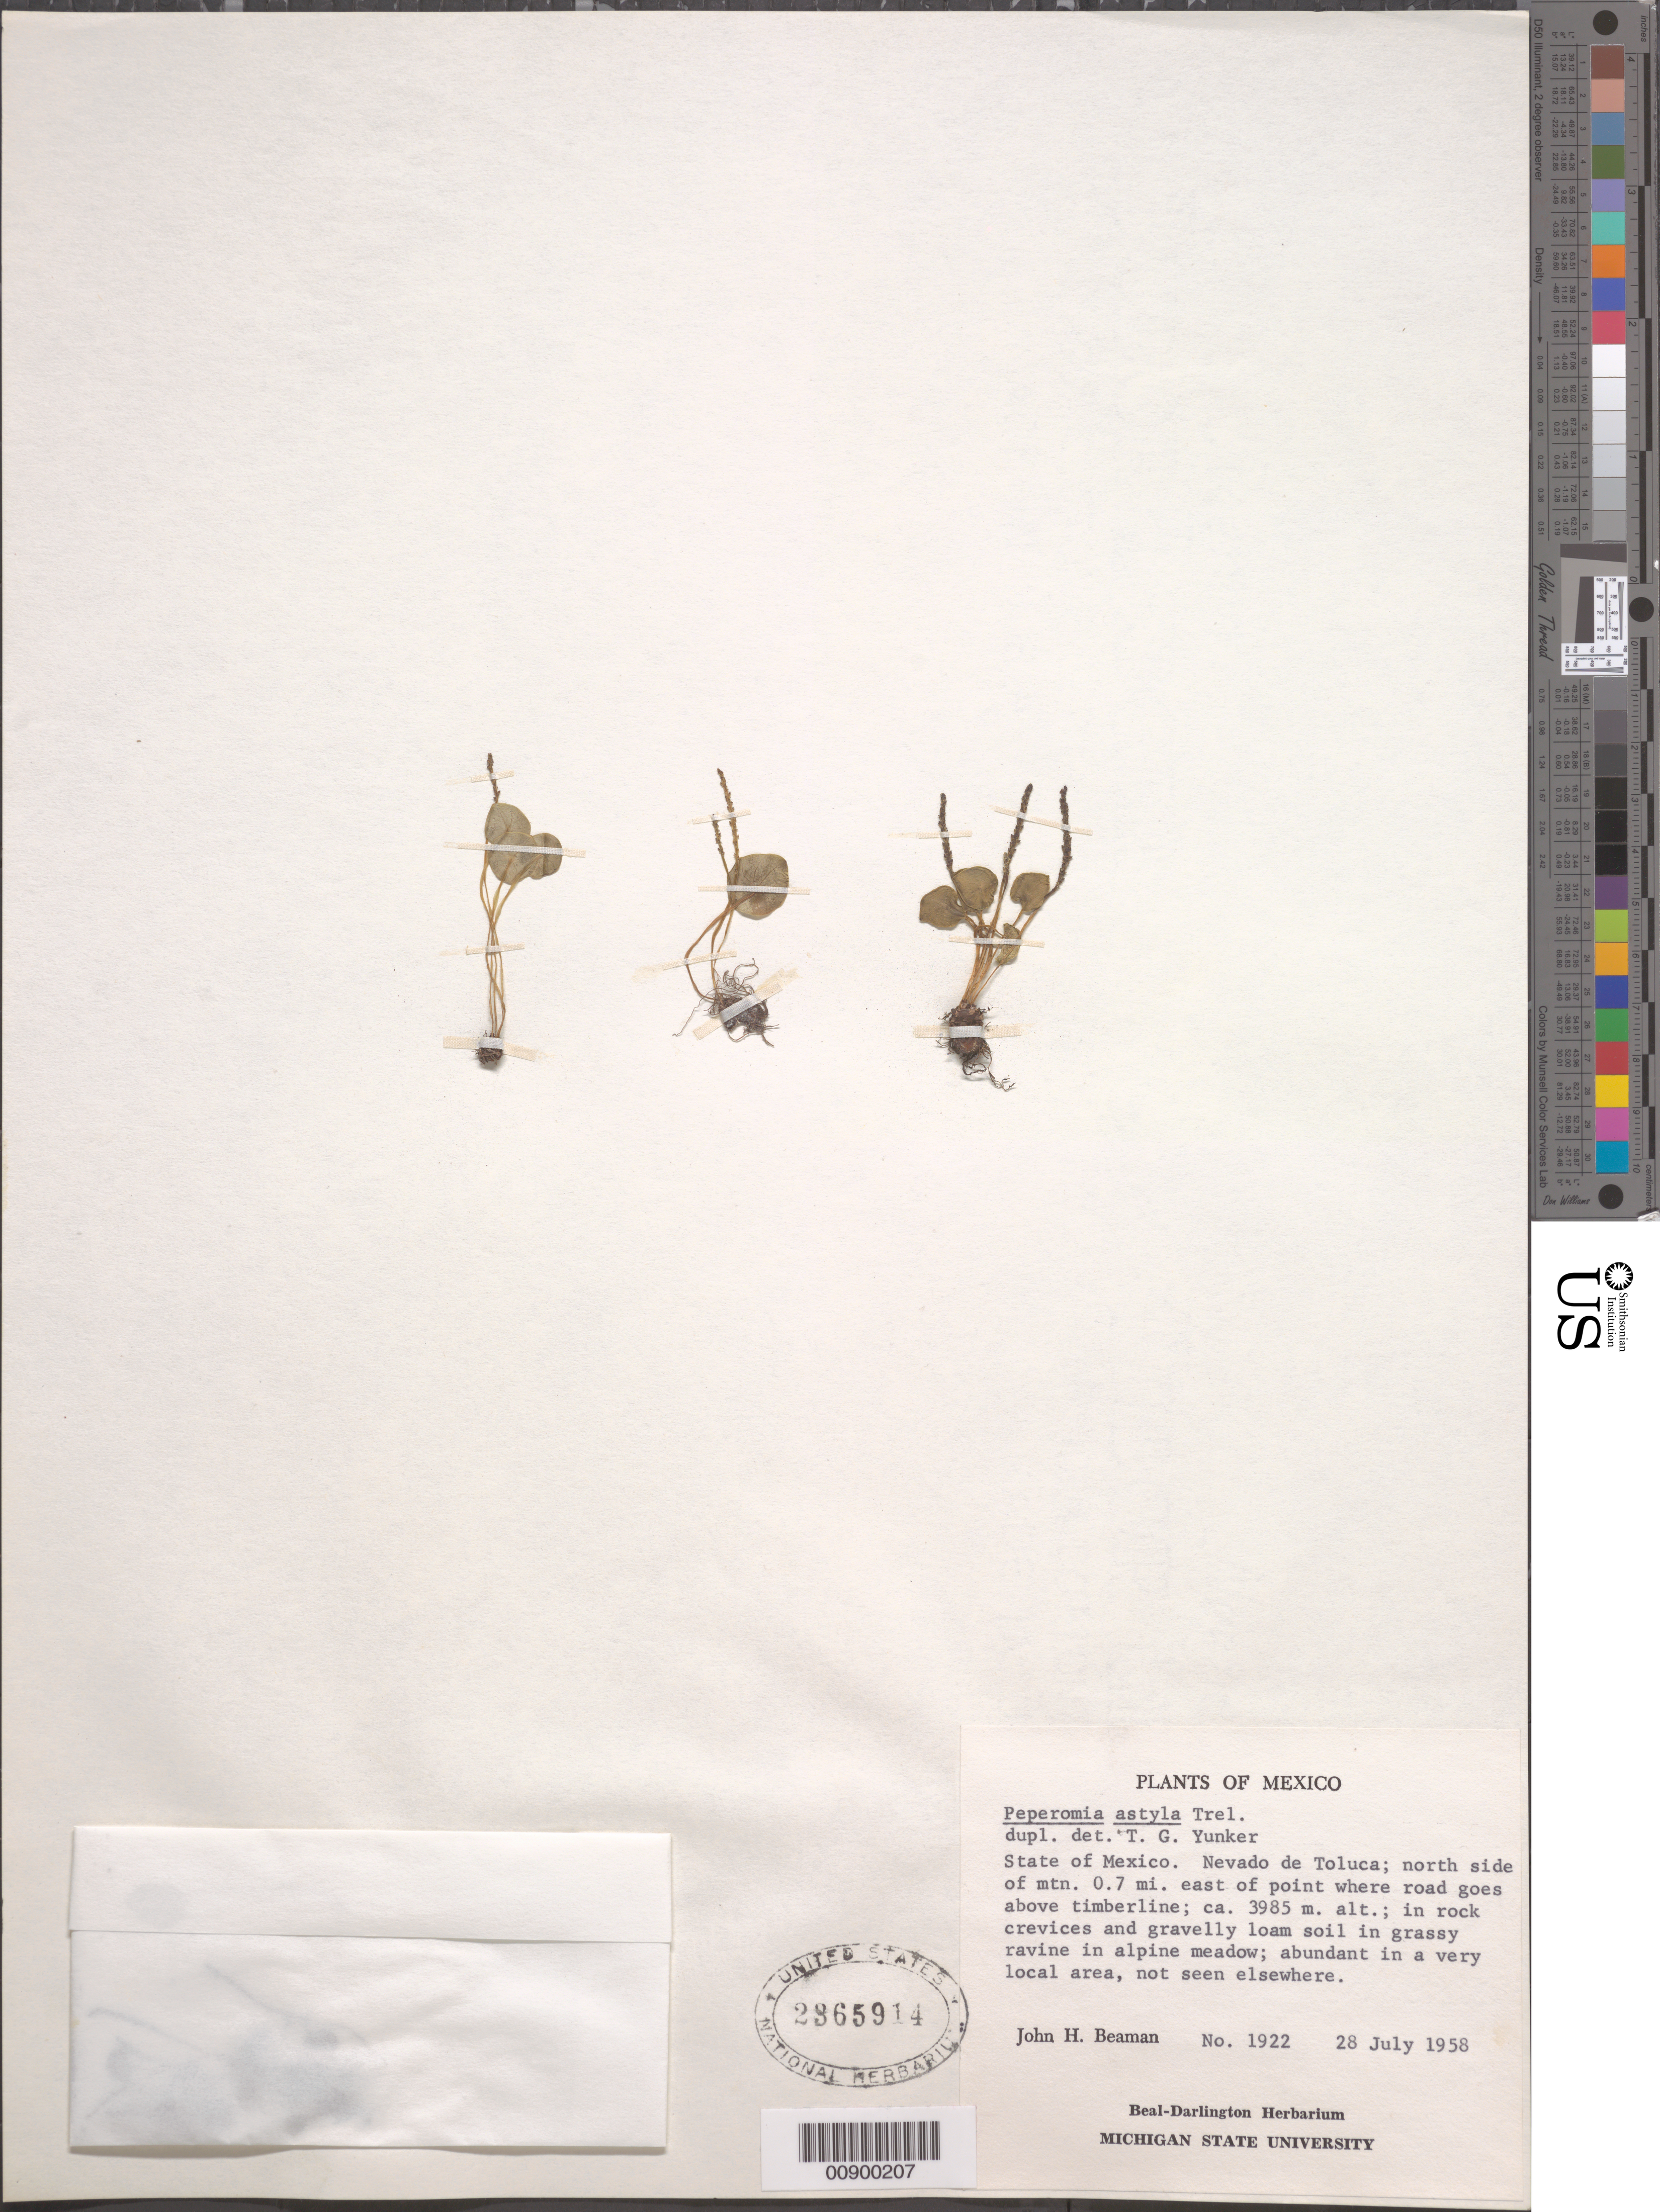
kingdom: Plantae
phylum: Tracheophyta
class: Magnoliopsida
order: Piperales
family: Piperaceae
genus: Peperomia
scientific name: Peperomia astyla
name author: Trel.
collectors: J. H. Beaman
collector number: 1922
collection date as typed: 28 Jul 1958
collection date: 1958-07-28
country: Mexico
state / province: México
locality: State of México. Nevado de Toluca; north side of mtn. 0.7 mi. east of point where road goes above timberline.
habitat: In rock crevices and gravelly loam soil in grassy ravine in alpine meadow.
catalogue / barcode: US 2365914